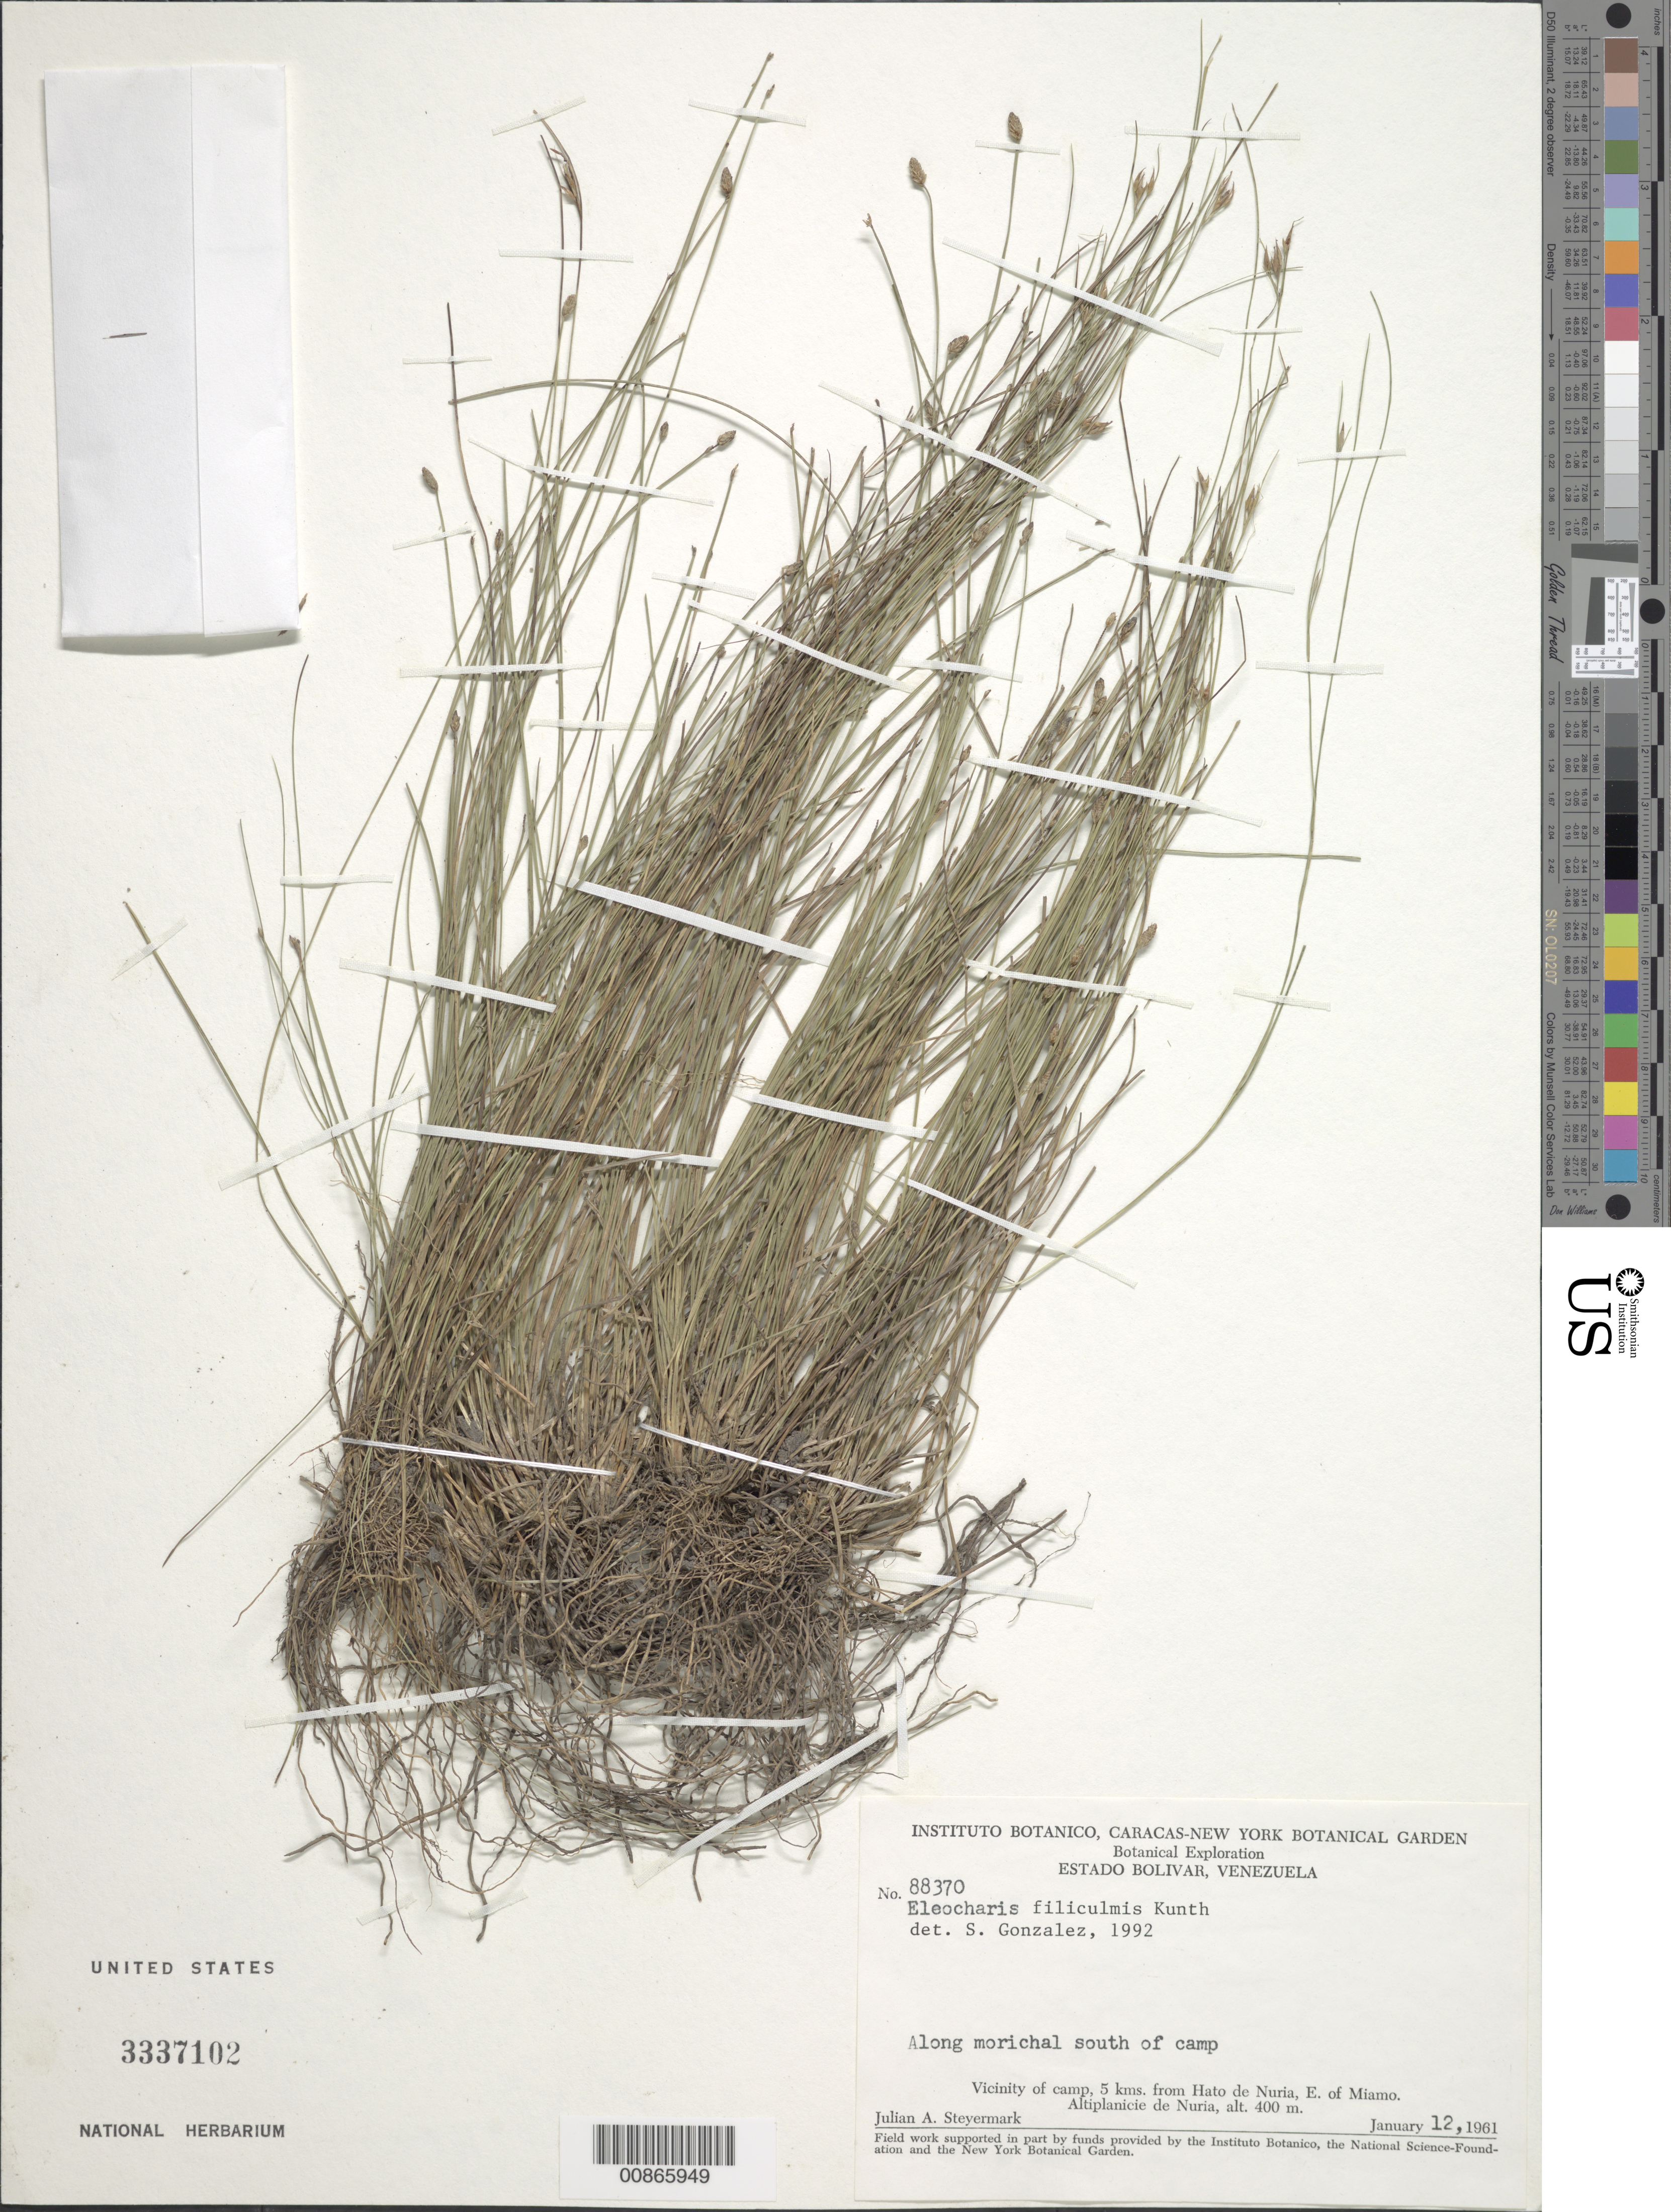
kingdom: Plantae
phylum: Tracheophyta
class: Liliopsida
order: Poales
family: Cyperaceae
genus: Eleocharis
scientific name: Eleocharis filiculmis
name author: Kunth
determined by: Gonzalez, Sophie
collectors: J. Steyermark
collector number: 88370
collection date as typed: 12-Jan-61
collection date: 1961-01-12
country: Venezuela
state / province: Bolívar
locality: Hato de Nuria, 5 km from; E of Miamo, Altiplanicie de Nuria, south of camp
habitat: Morichal south of camp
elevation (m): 400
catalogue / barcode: US 3337102